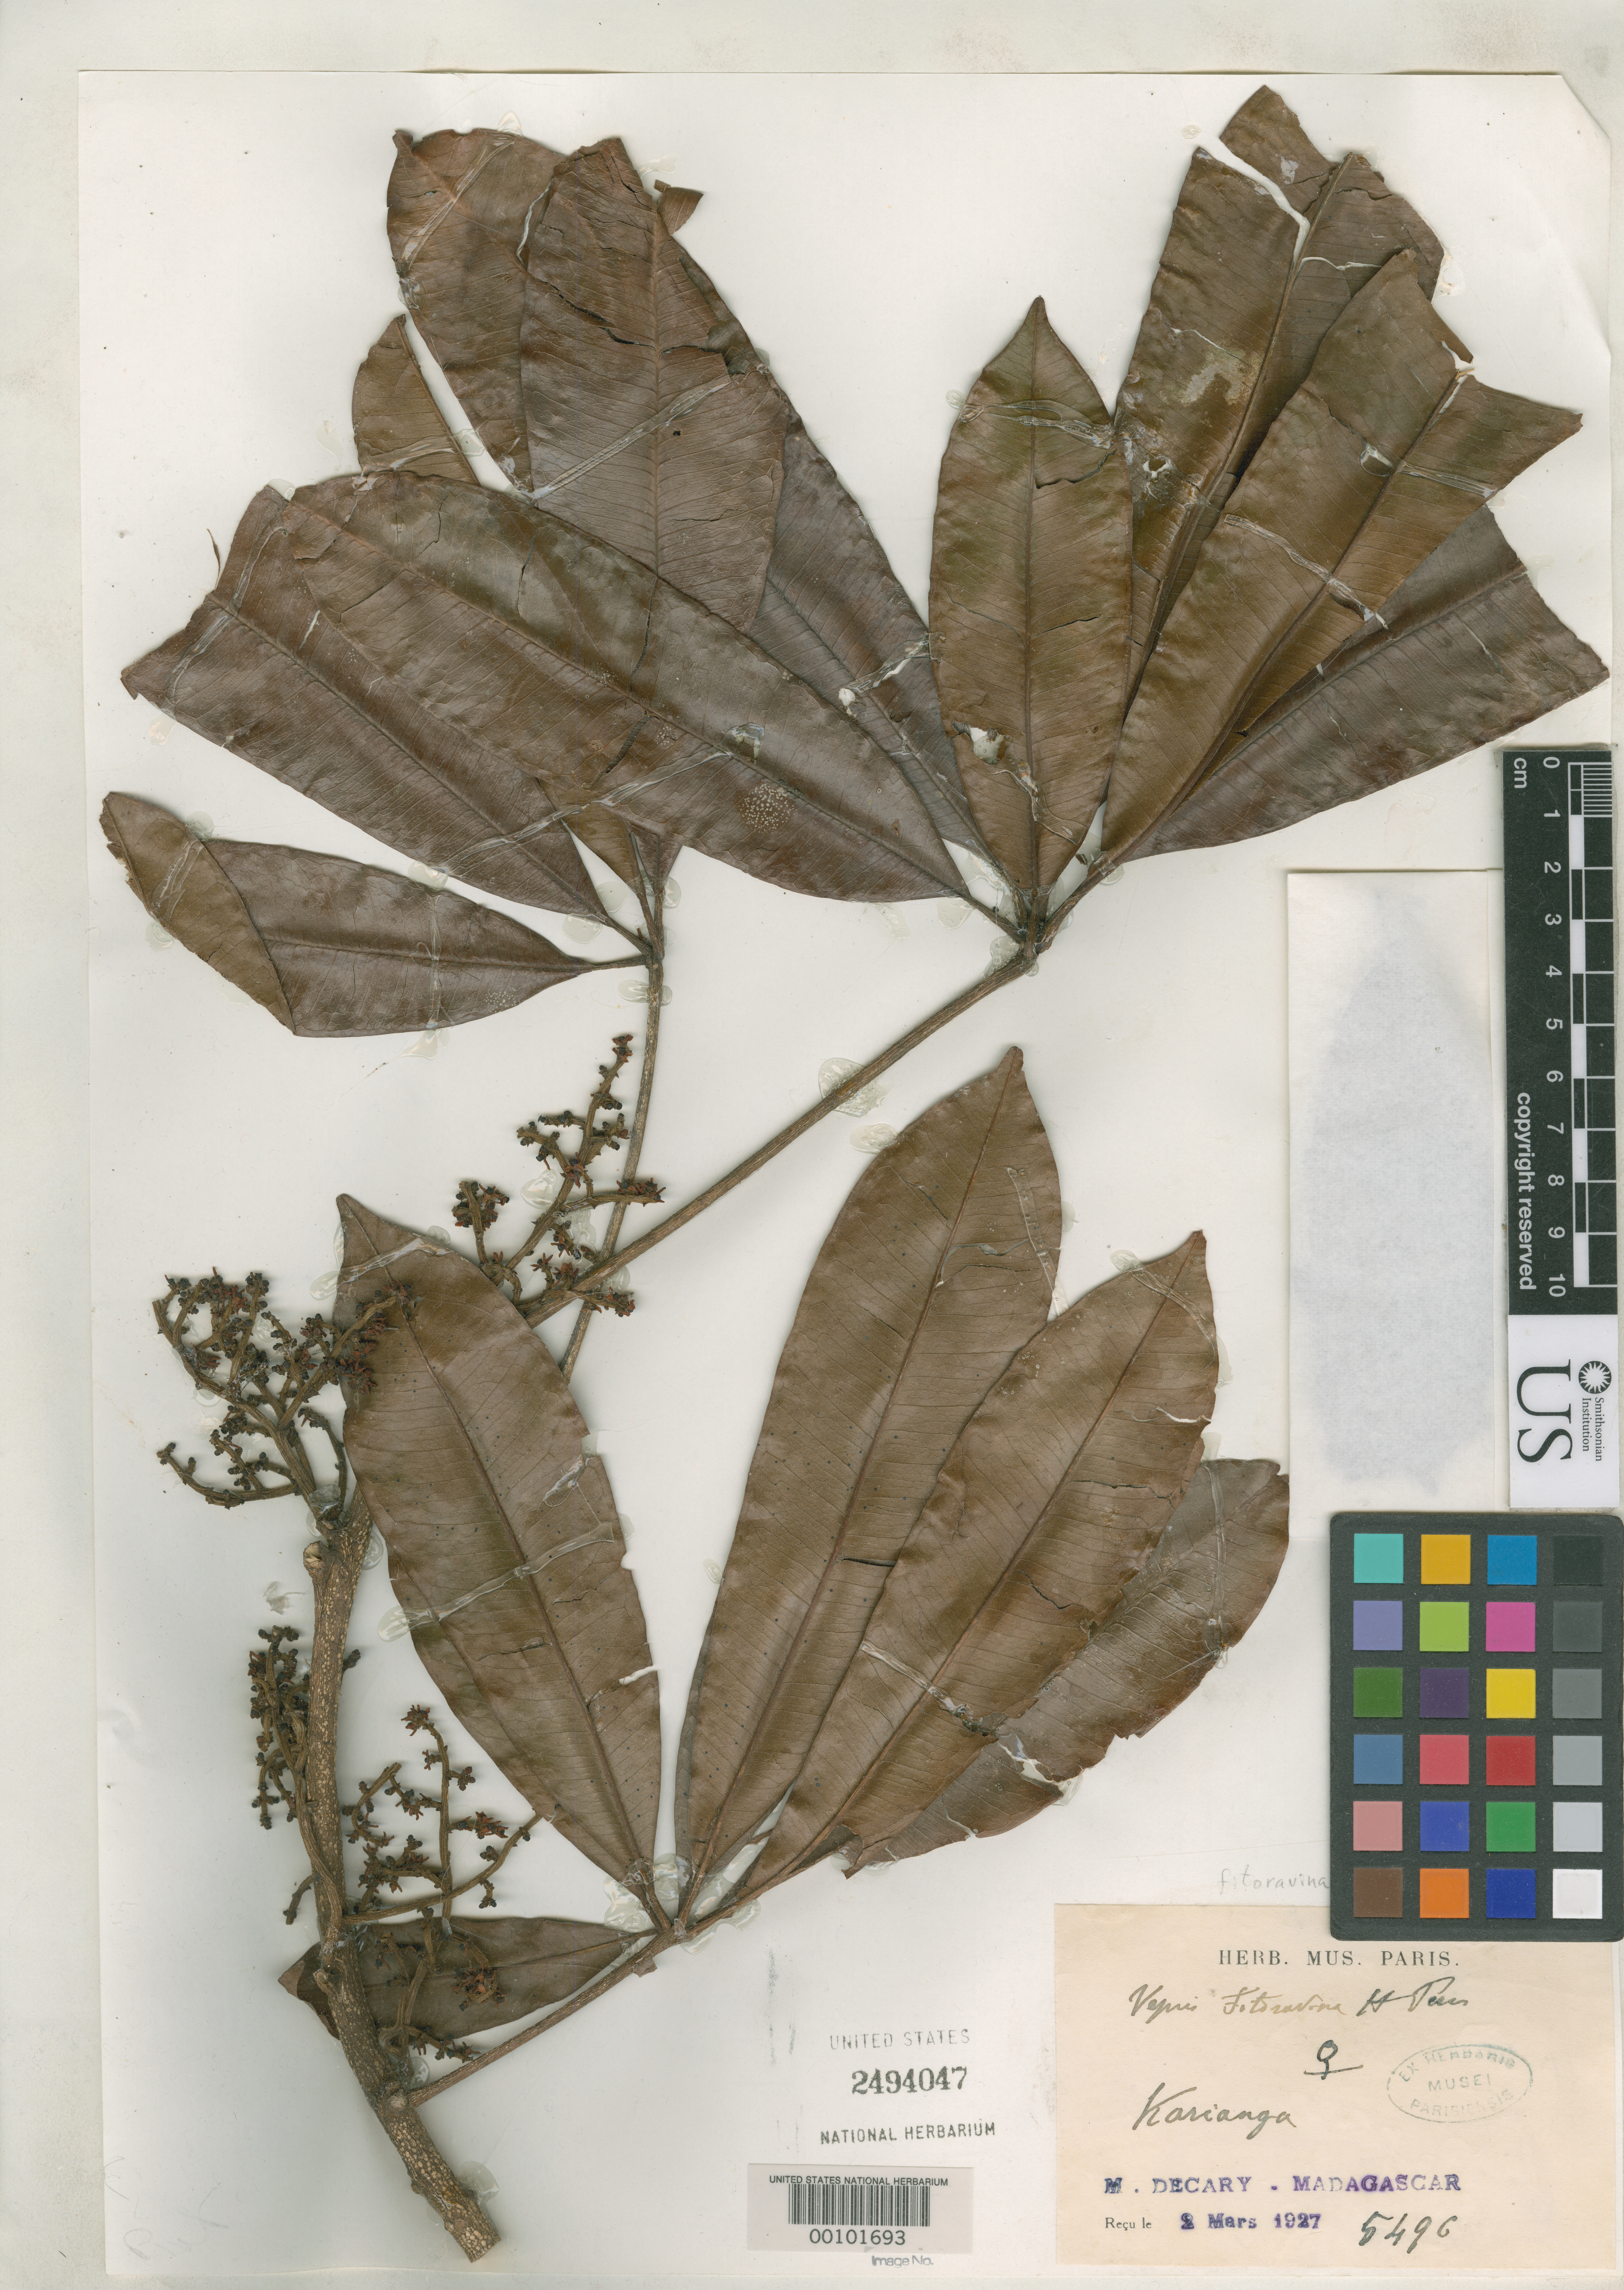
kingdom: Plantae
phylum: Tracheophyta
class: Magnoliopsida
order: Sapindales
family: Rutaceae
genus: Vepris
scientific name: Vepris fitoravina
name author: H. Perrier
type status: Syntype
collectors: R. Decary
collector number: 5496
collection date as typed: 02 Mar 1927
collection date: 1927-03-02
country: Madagascar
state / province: Atsimo-Atsinanana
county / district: Farafangana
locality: Karianga.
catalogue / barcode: US 2494047